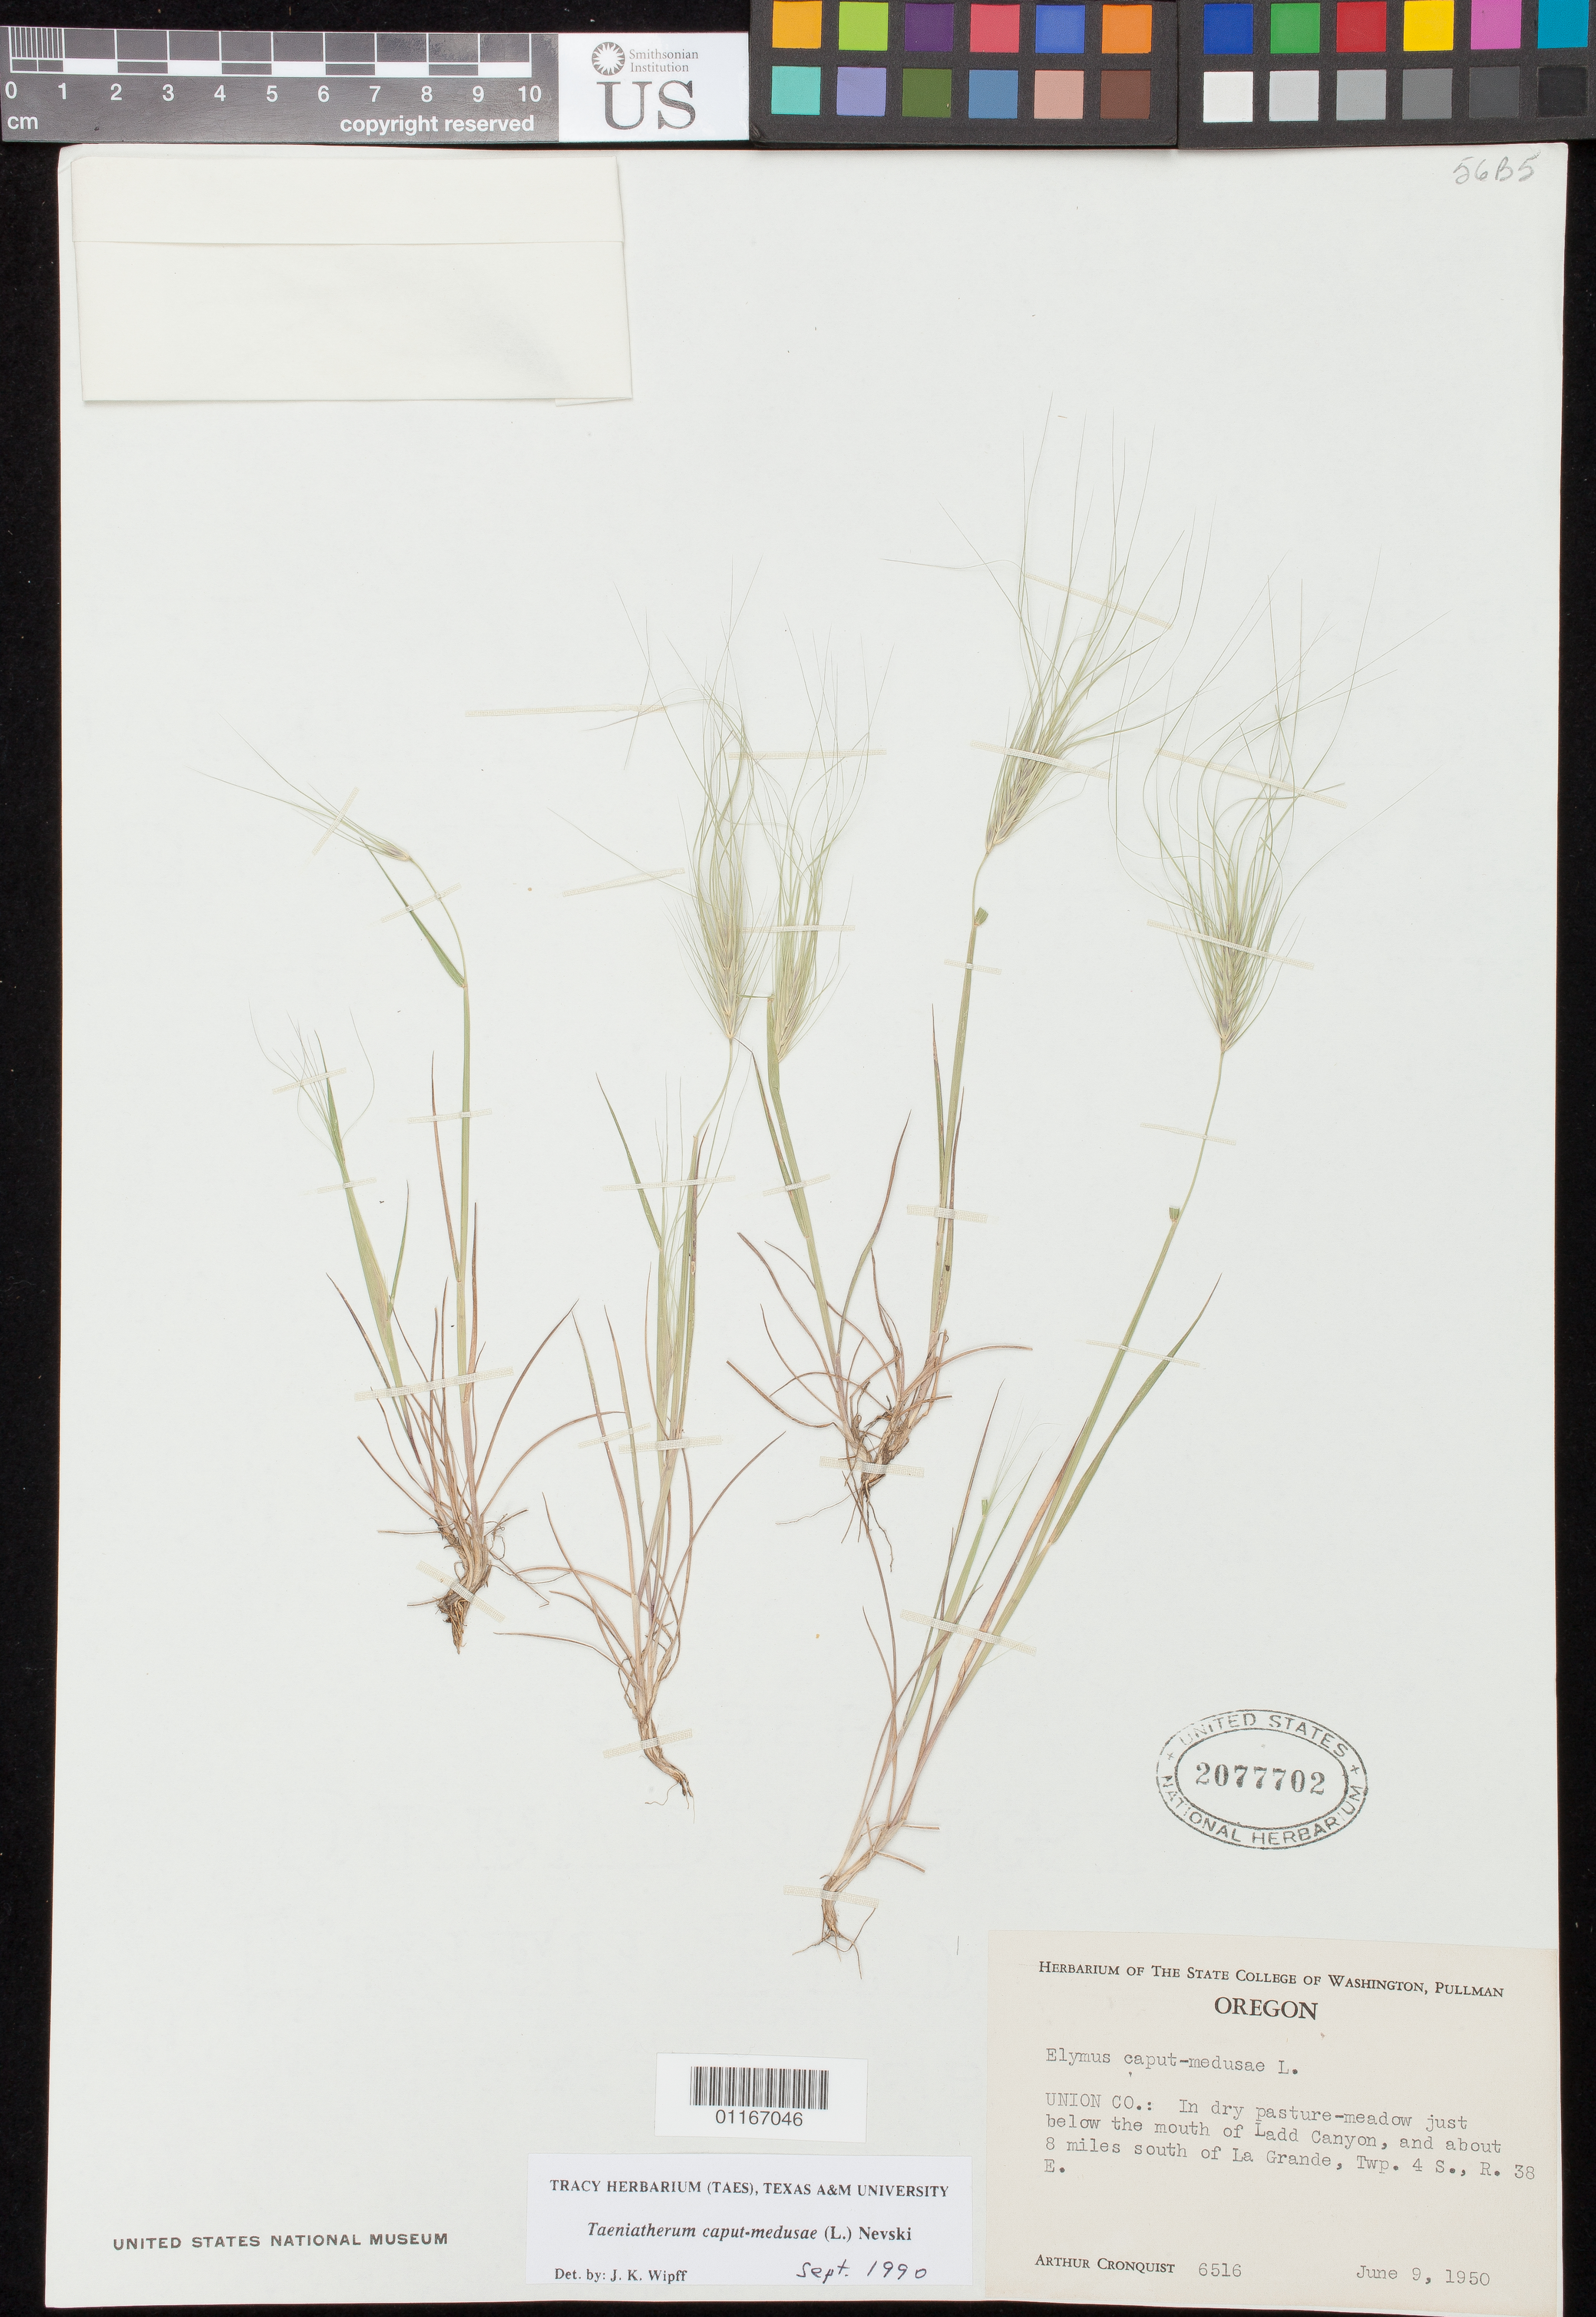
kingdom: Plantae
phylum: Tracheophyta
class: Liliopsida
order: Poales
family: Poaceae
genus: Taeniatherum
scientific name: Taeniatherum caput-medusae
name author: L.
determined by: Wipff, J. K.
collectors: A. J. Cronquist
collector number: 6516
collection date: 1950-06-09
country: United States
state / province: Oregon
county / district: Union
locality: About 8 miles south of La Grande, Twp. 4 S., R. 38 E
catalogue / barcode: US 2077702